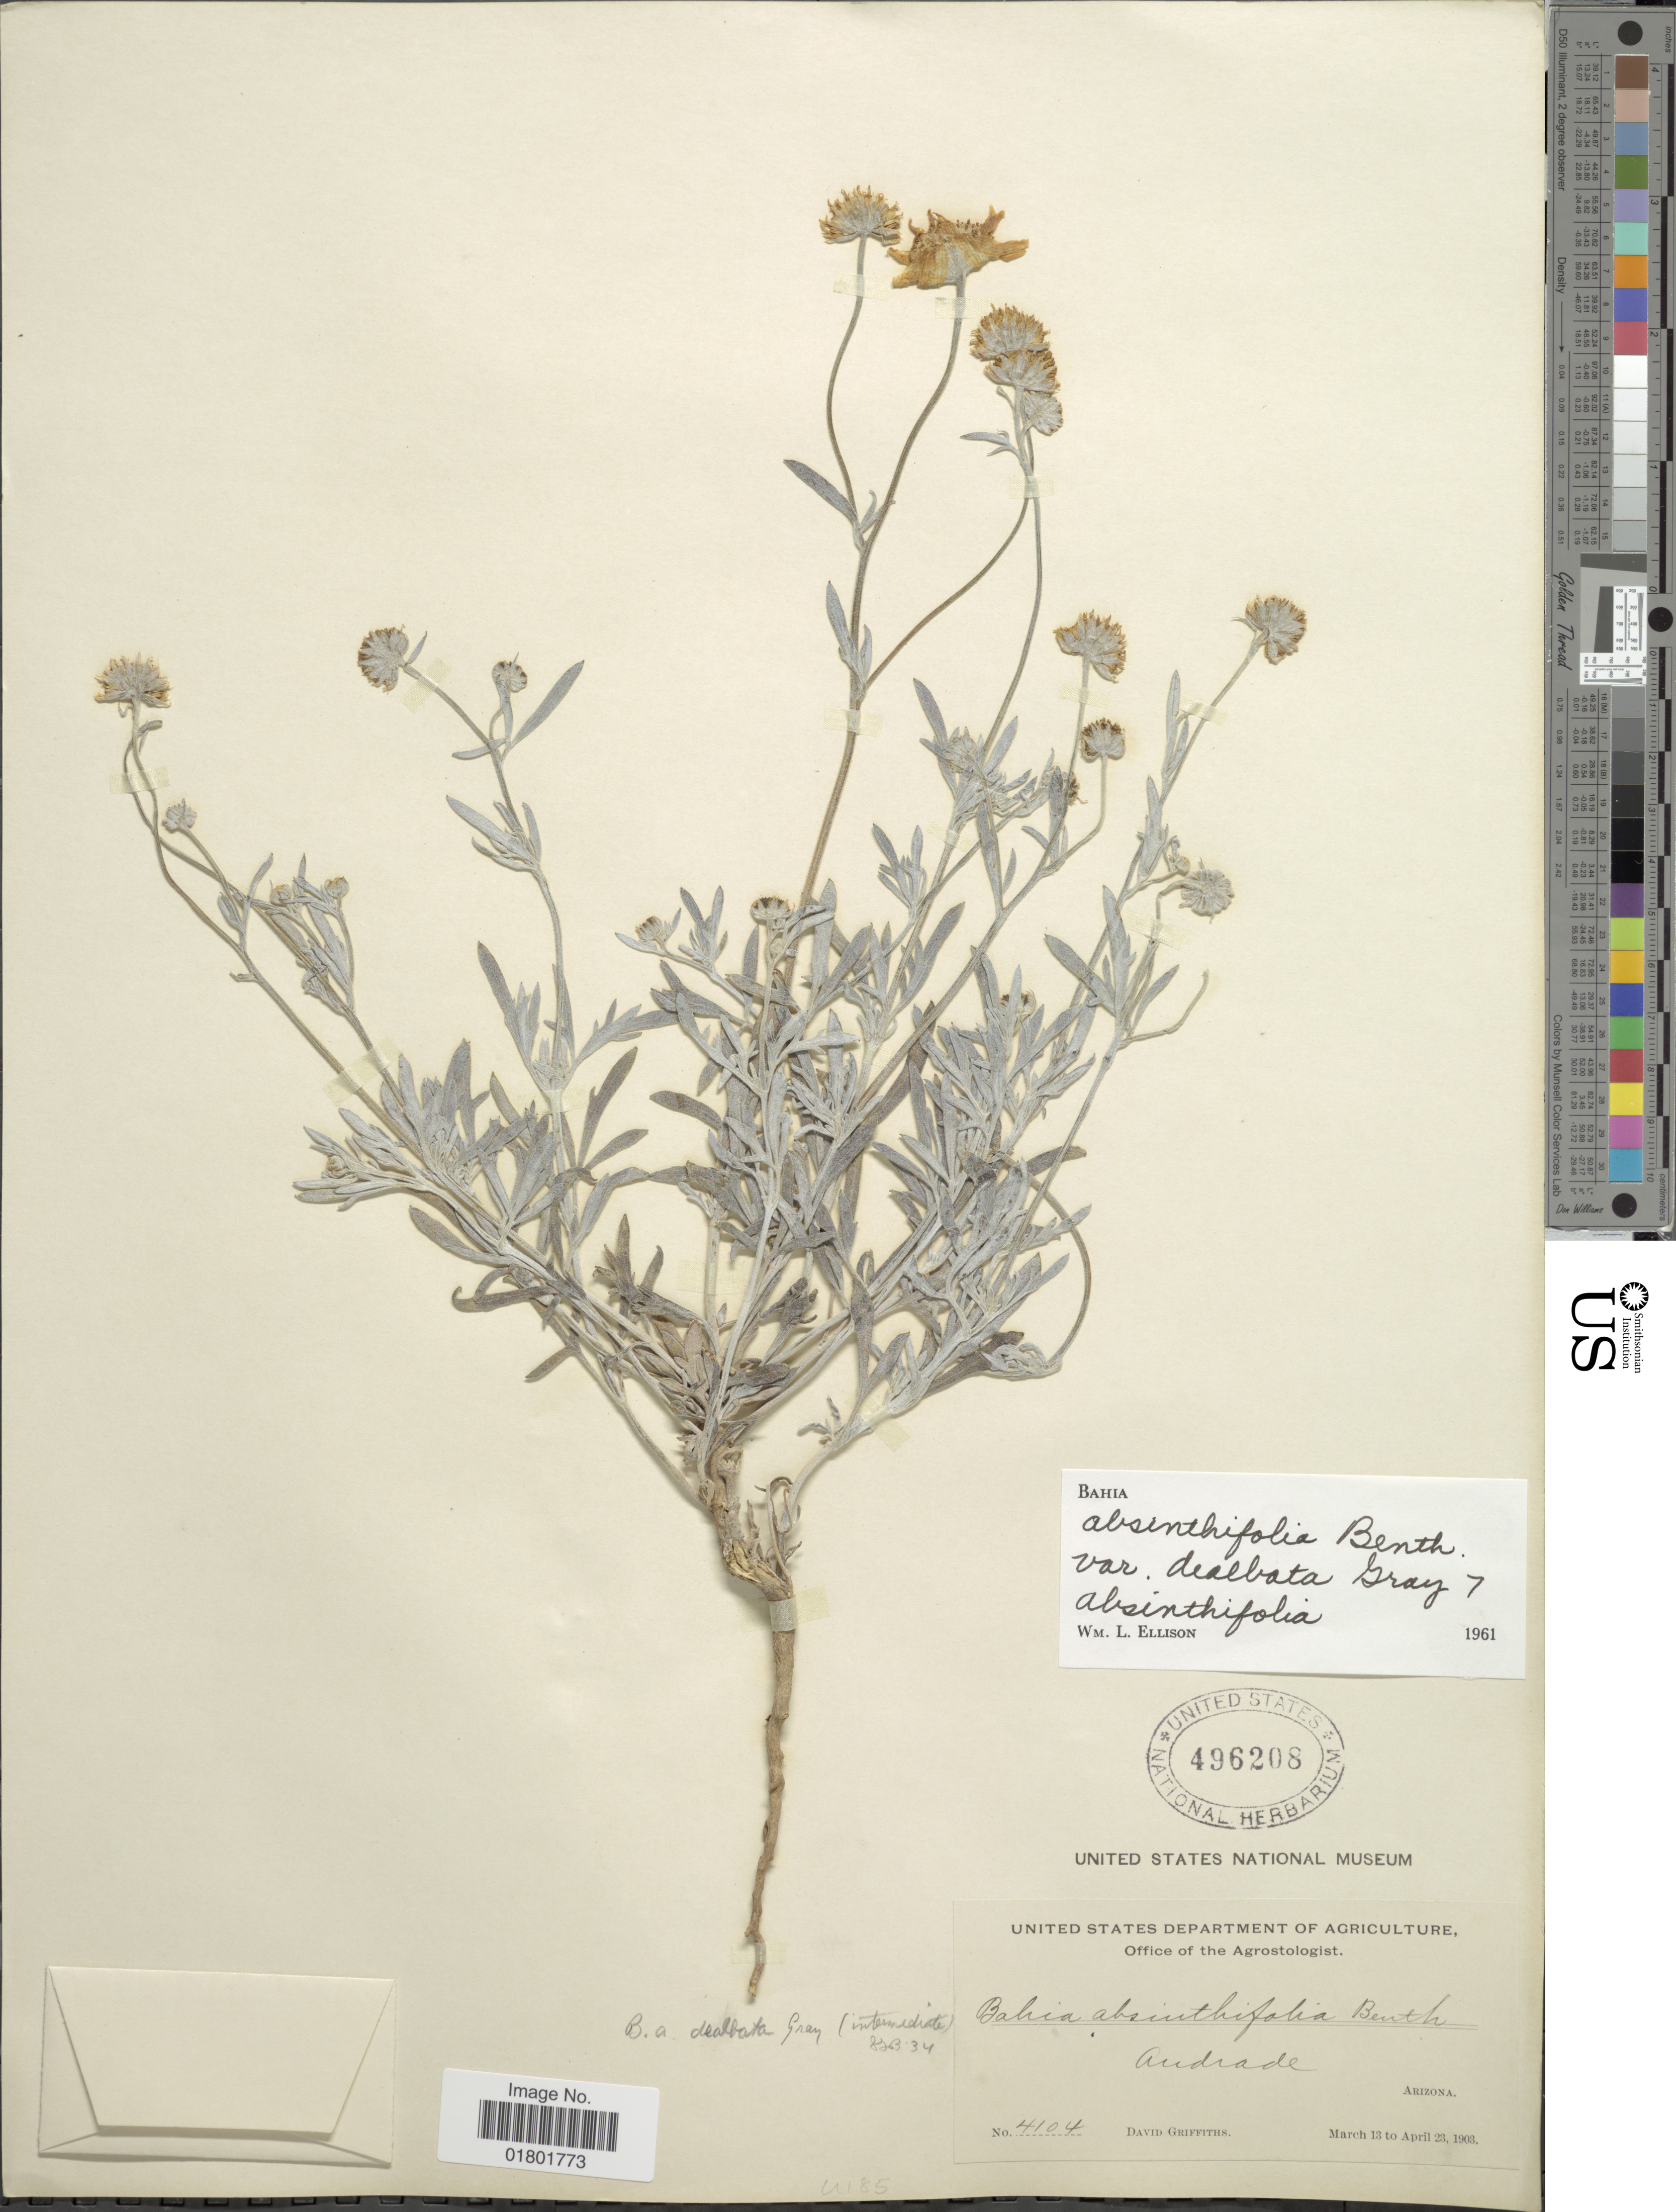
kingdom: Plantae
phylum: Tracheophyta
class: Magnoliopsida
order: Asterales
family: Asteraceae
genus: Bahia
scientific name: Bahia absinthifolia var. dealbata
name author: A. Gray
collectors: D. Griffiths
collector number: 4104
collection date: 1903-03-13/1903-04-23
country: United States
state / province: Arizona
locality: Andrade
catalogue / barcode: US 496208